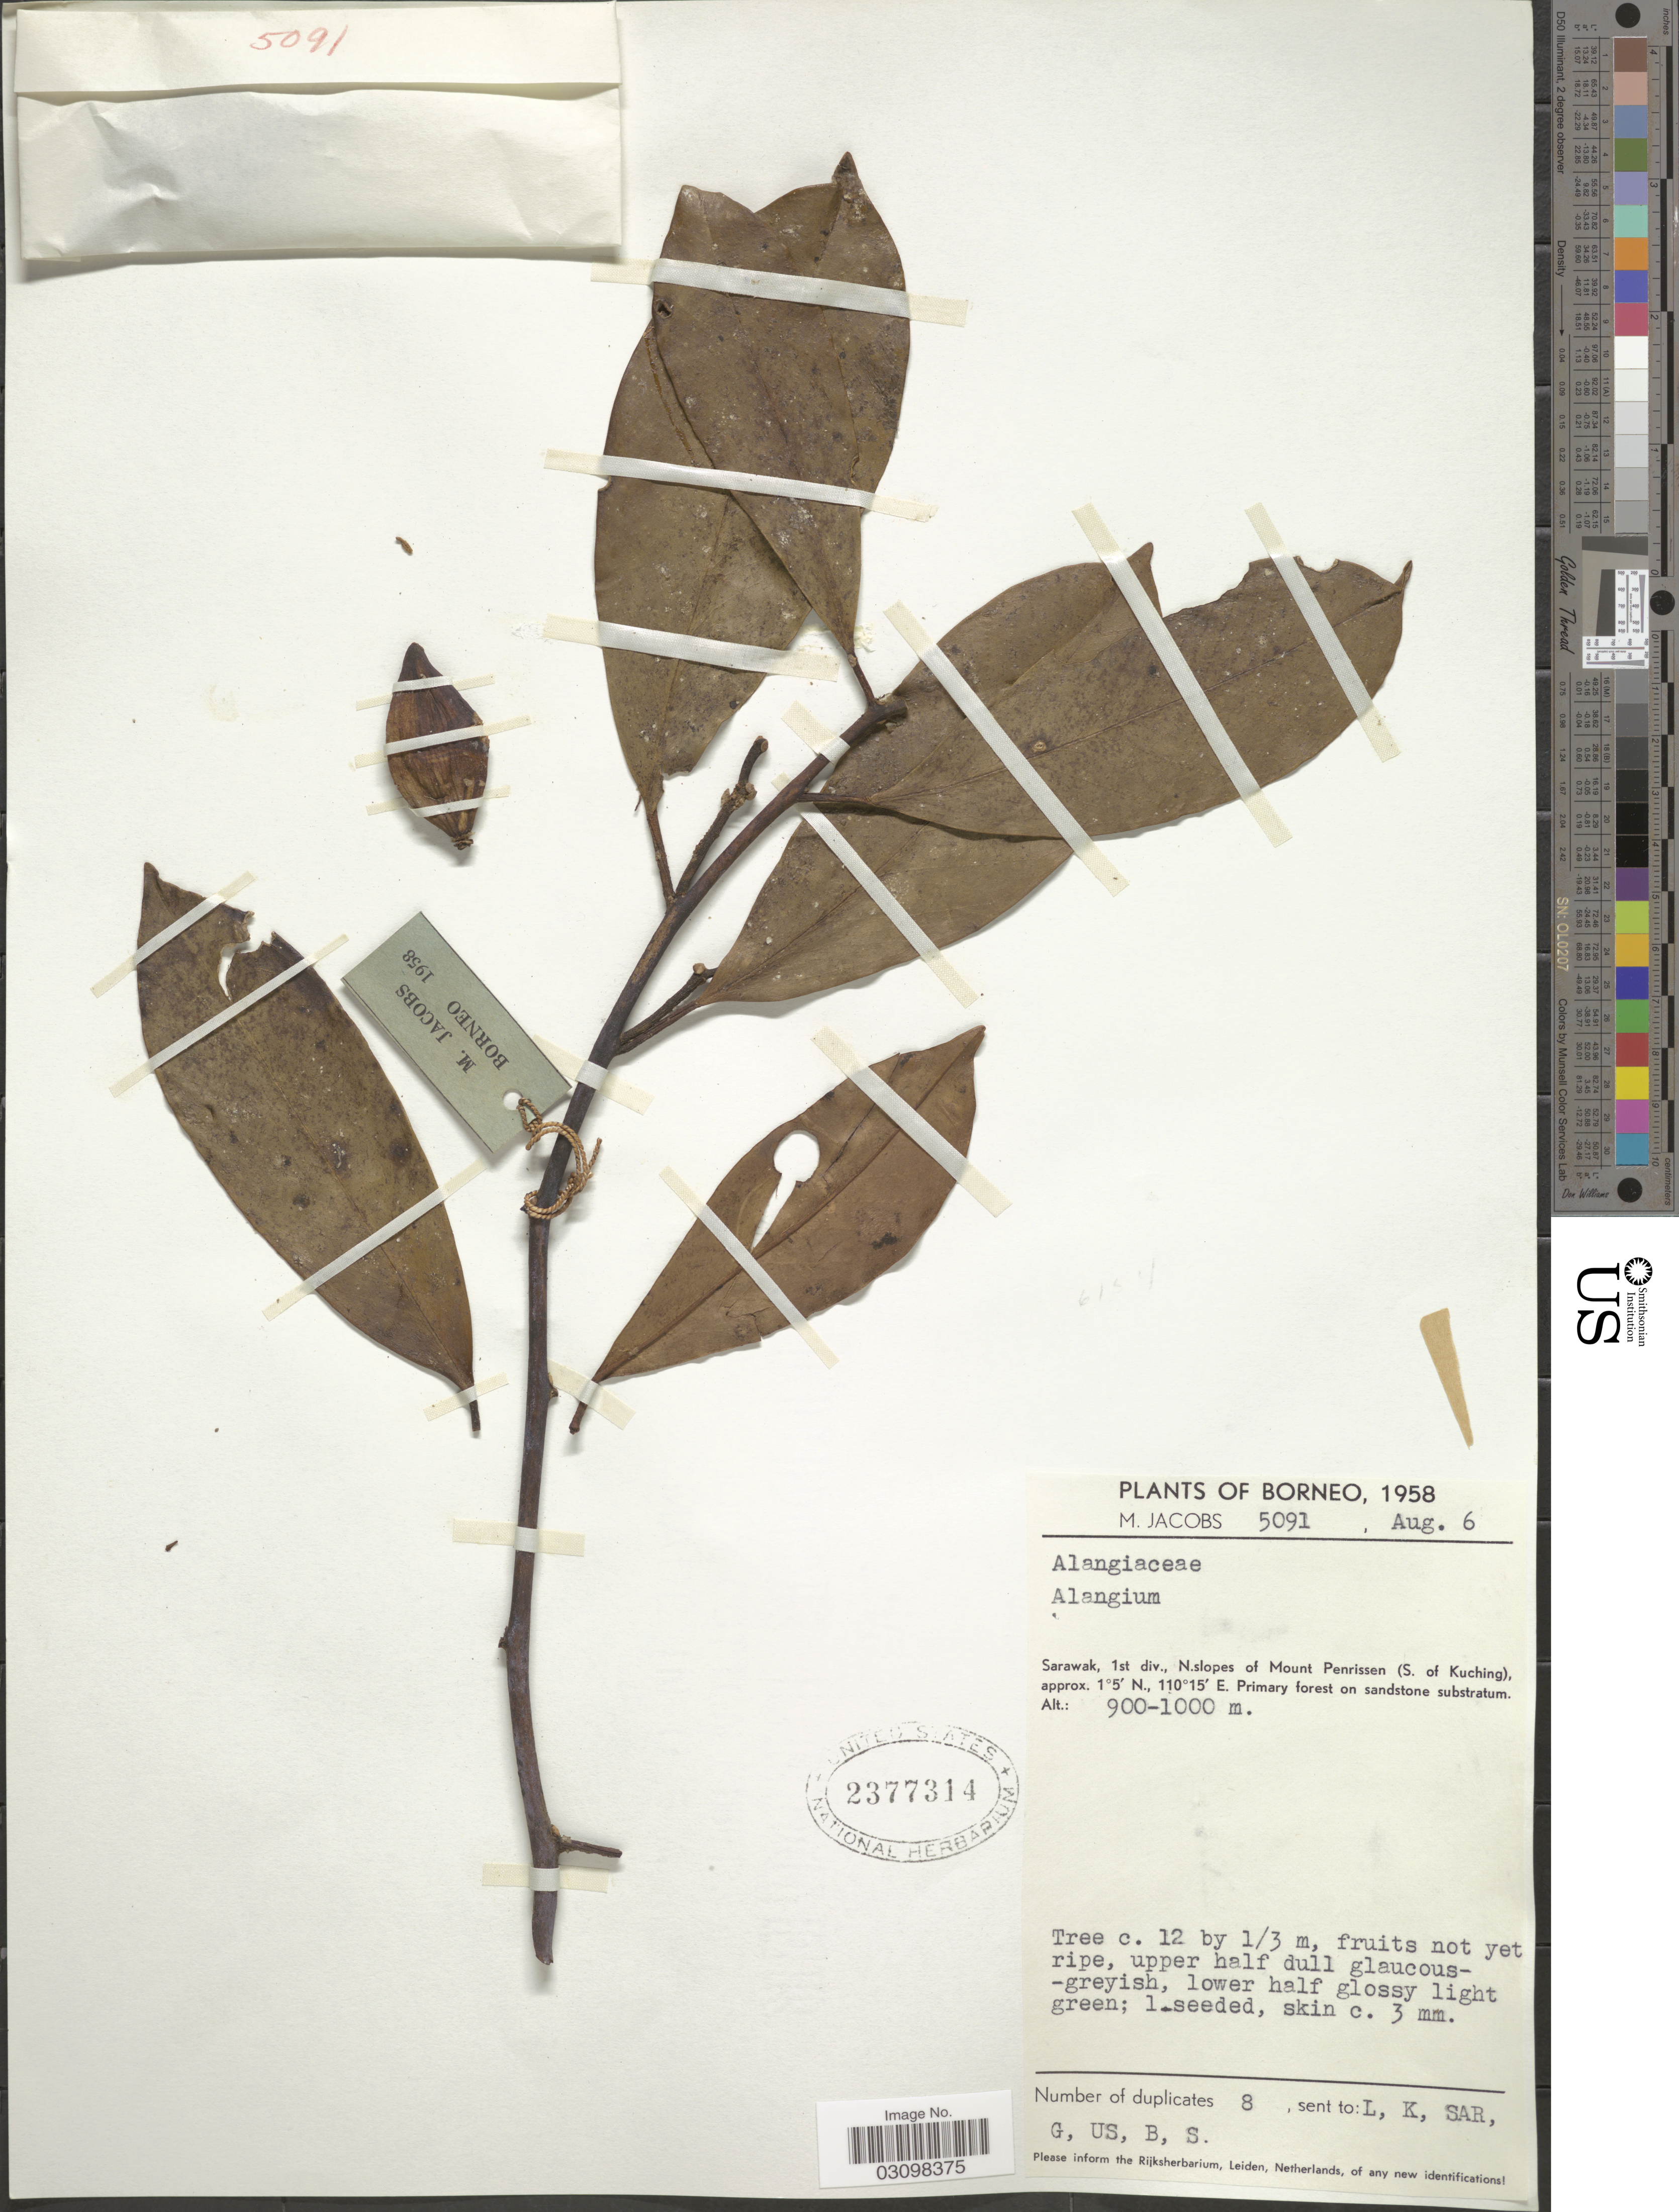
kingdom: Plantae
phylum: Tracheophyta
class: Magnoliopsida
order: Cornales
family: Cornaceae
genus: Alangium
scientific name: Alangium sp.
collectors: M. Jacobs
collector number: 5091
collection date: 1958-08-06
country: Malaysia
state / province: Sarawak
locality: Borneo. 1st div., N.slopes of Mount Penrissen (S. of Kuching).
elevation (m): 900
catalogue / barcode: US 2377314